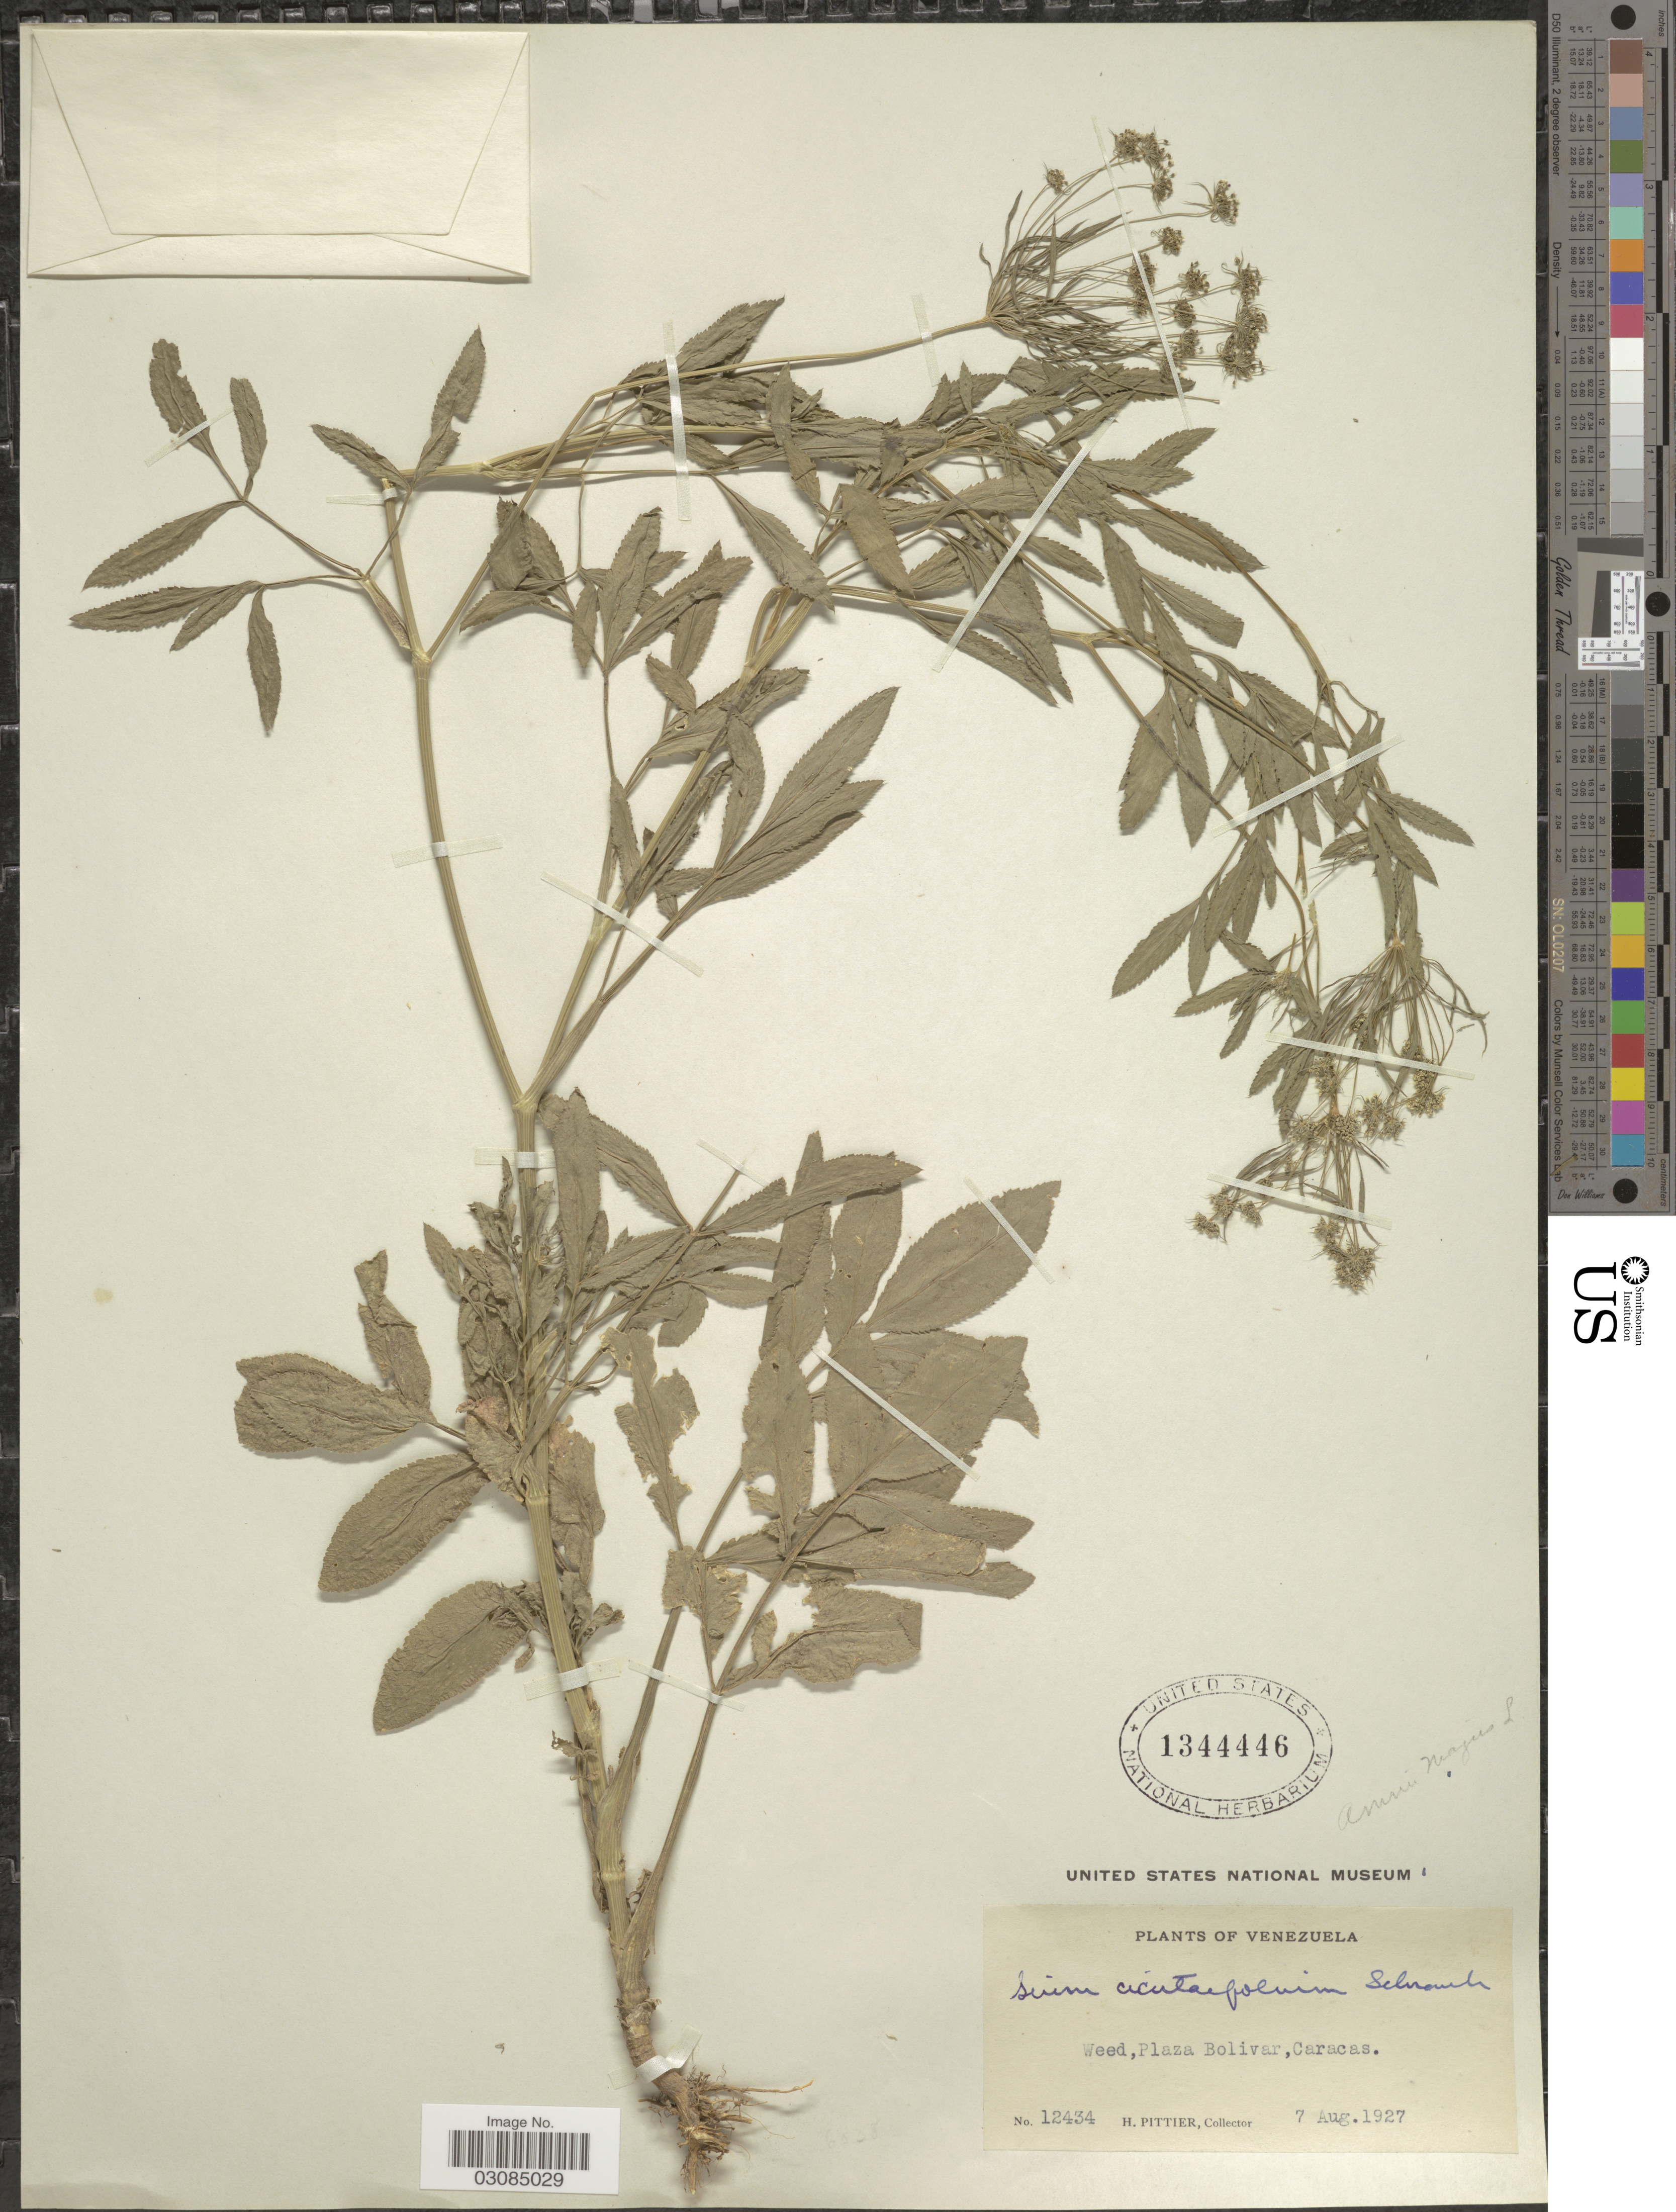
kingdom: Plantae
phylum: Tracheophyta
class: Magnoliopsida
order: Apiales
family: Apiaceae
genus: Ammi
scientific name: Ammi majus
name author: L.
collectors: H. F. Pittier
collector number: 12434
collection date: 1927-08-07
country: Venezuela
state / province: Bolivar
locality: Weed, Plaza Bolivar, Caracas.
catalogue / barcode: US 1344446